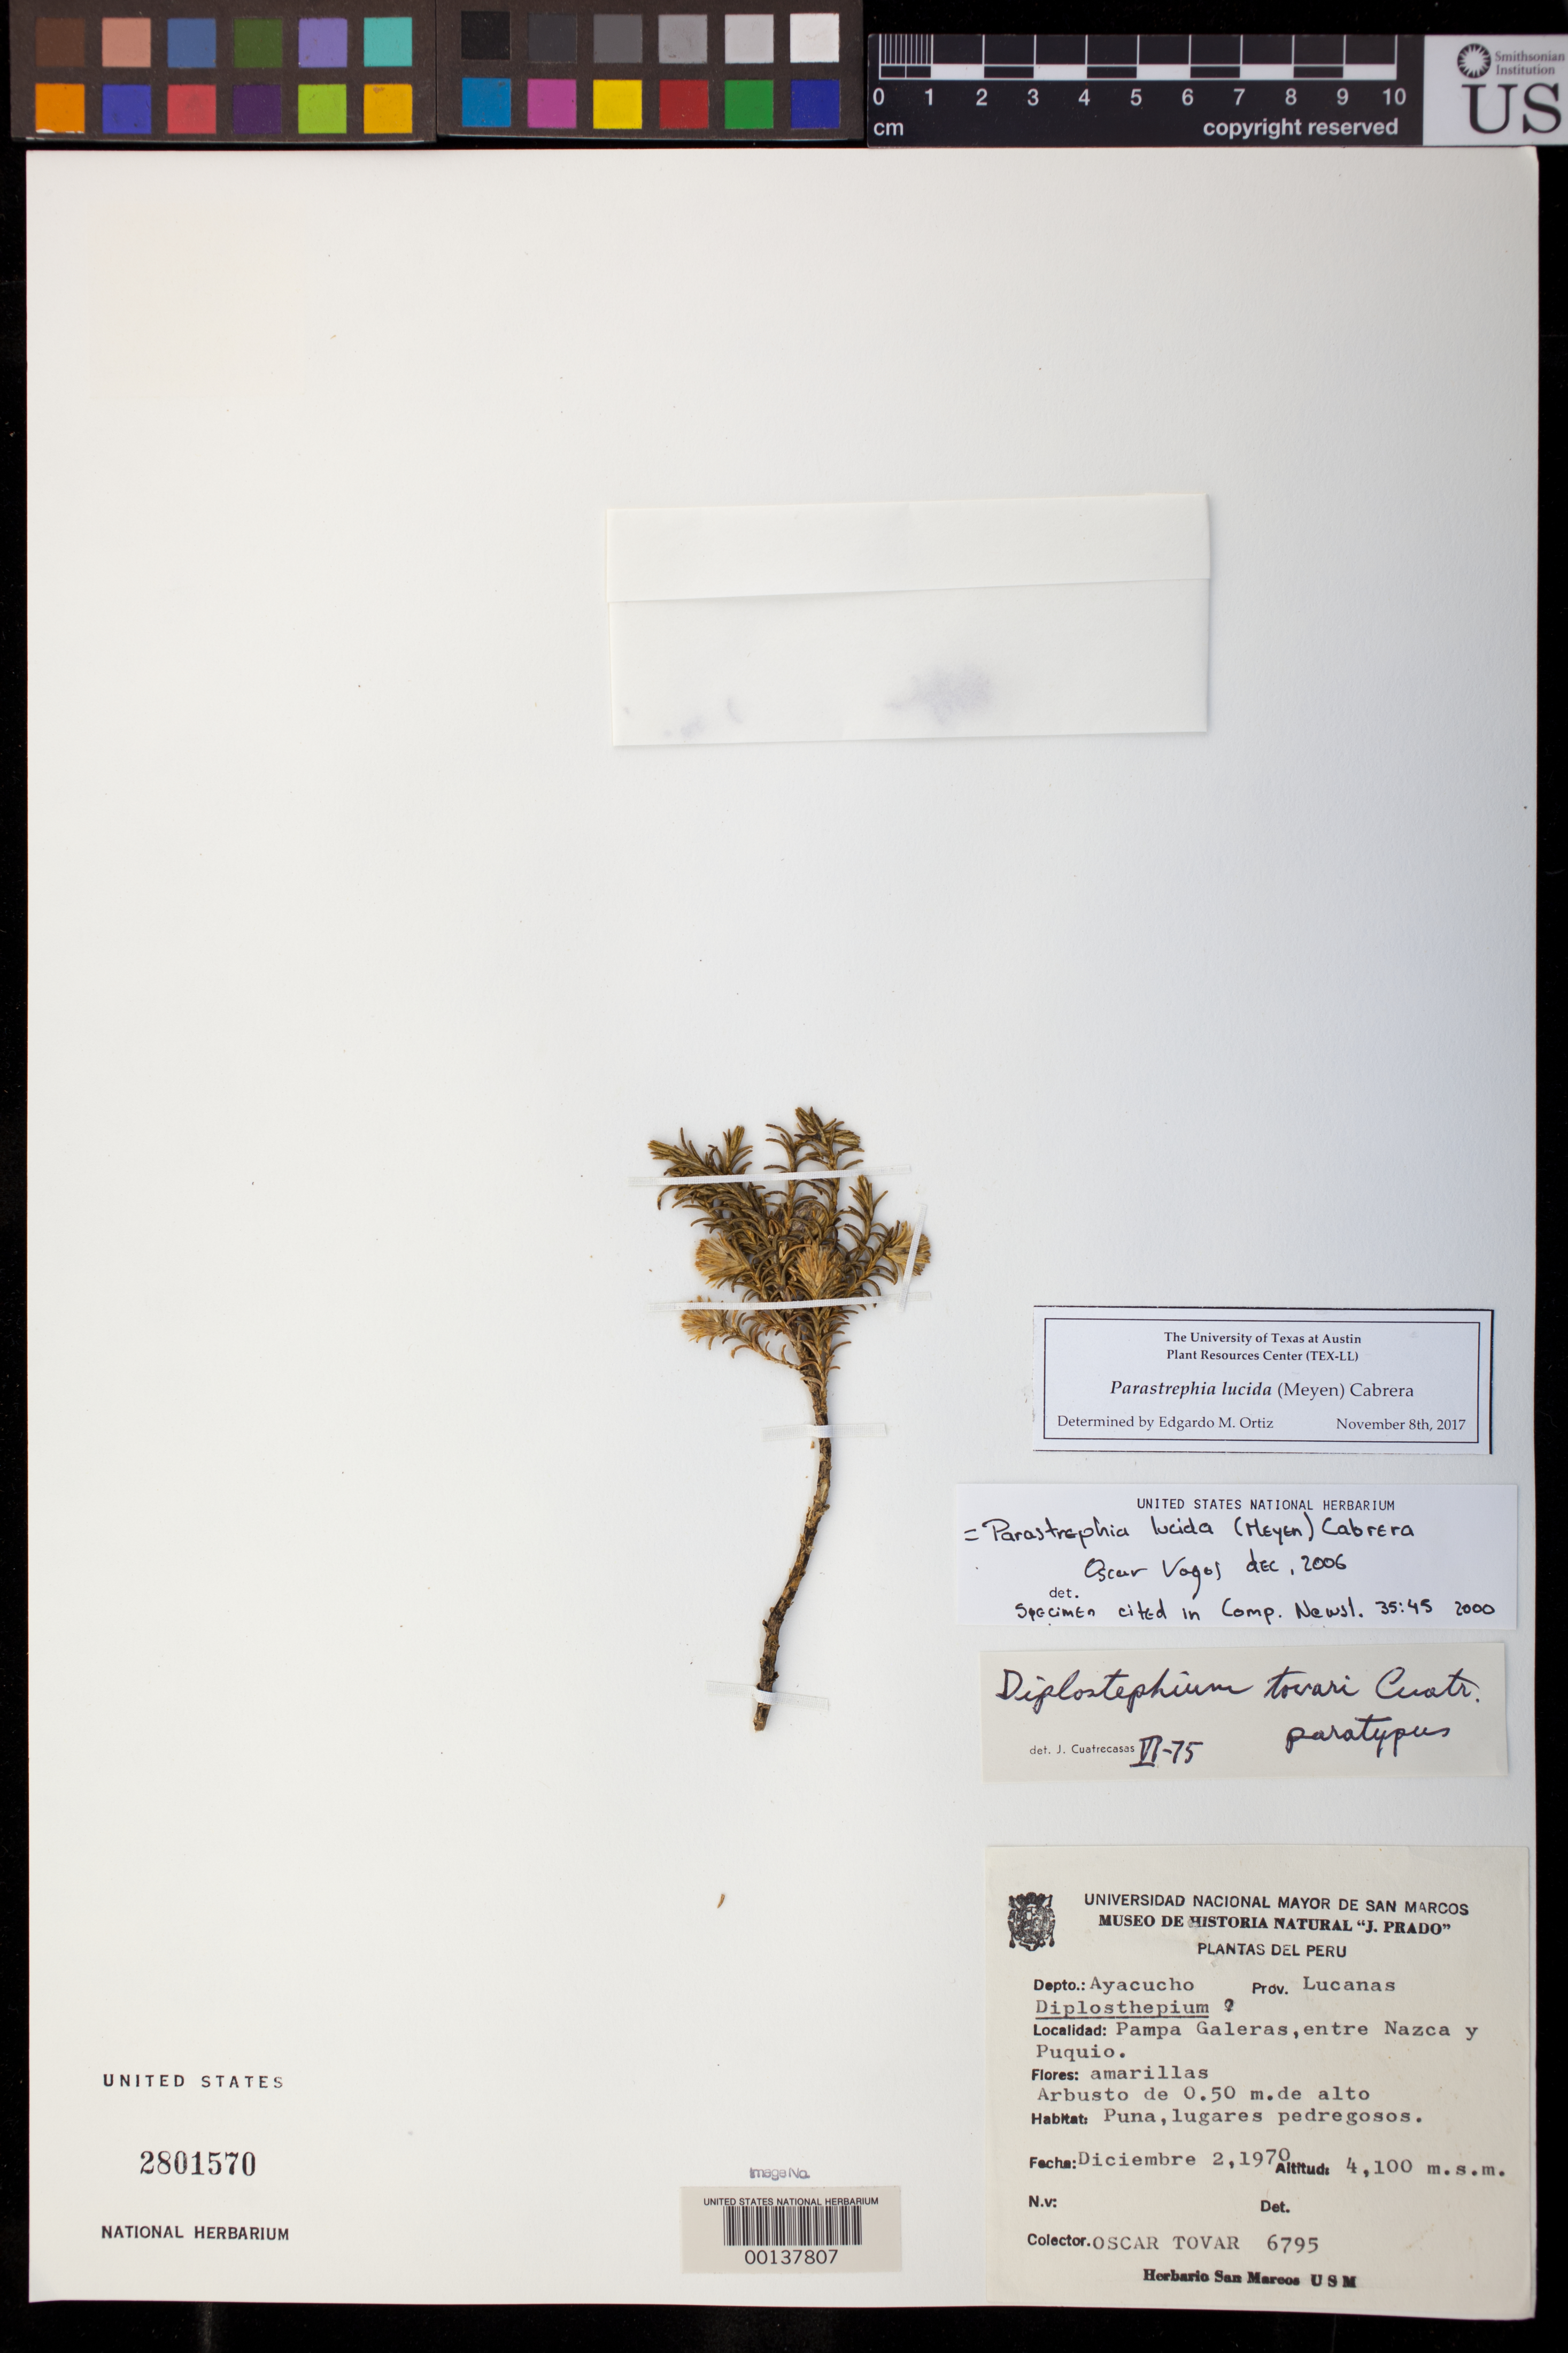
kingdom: Plantae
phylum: Tracheophyta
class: Magnoliopsida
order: Asterales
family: Asteraceae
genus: Parastrephia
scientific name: Parastrephia lucida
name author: (Meyen) Cabrera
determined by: Ortiz, E. M.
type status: Paratype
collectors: Ó. Tovar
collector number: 6795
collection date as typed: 02 Dec 1970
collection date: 1970-12-02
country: Peru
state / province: Ayacucho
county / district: Lucanas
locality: Pampa Galeras, between Nazca and Puquio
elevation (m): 4100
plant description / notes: Paratype of Diplostephium tovarii Cuatrec. Holotype already in Type Herbarium & type register; specimen filed in main herbarium, May 2007.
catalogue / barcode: US 2801570